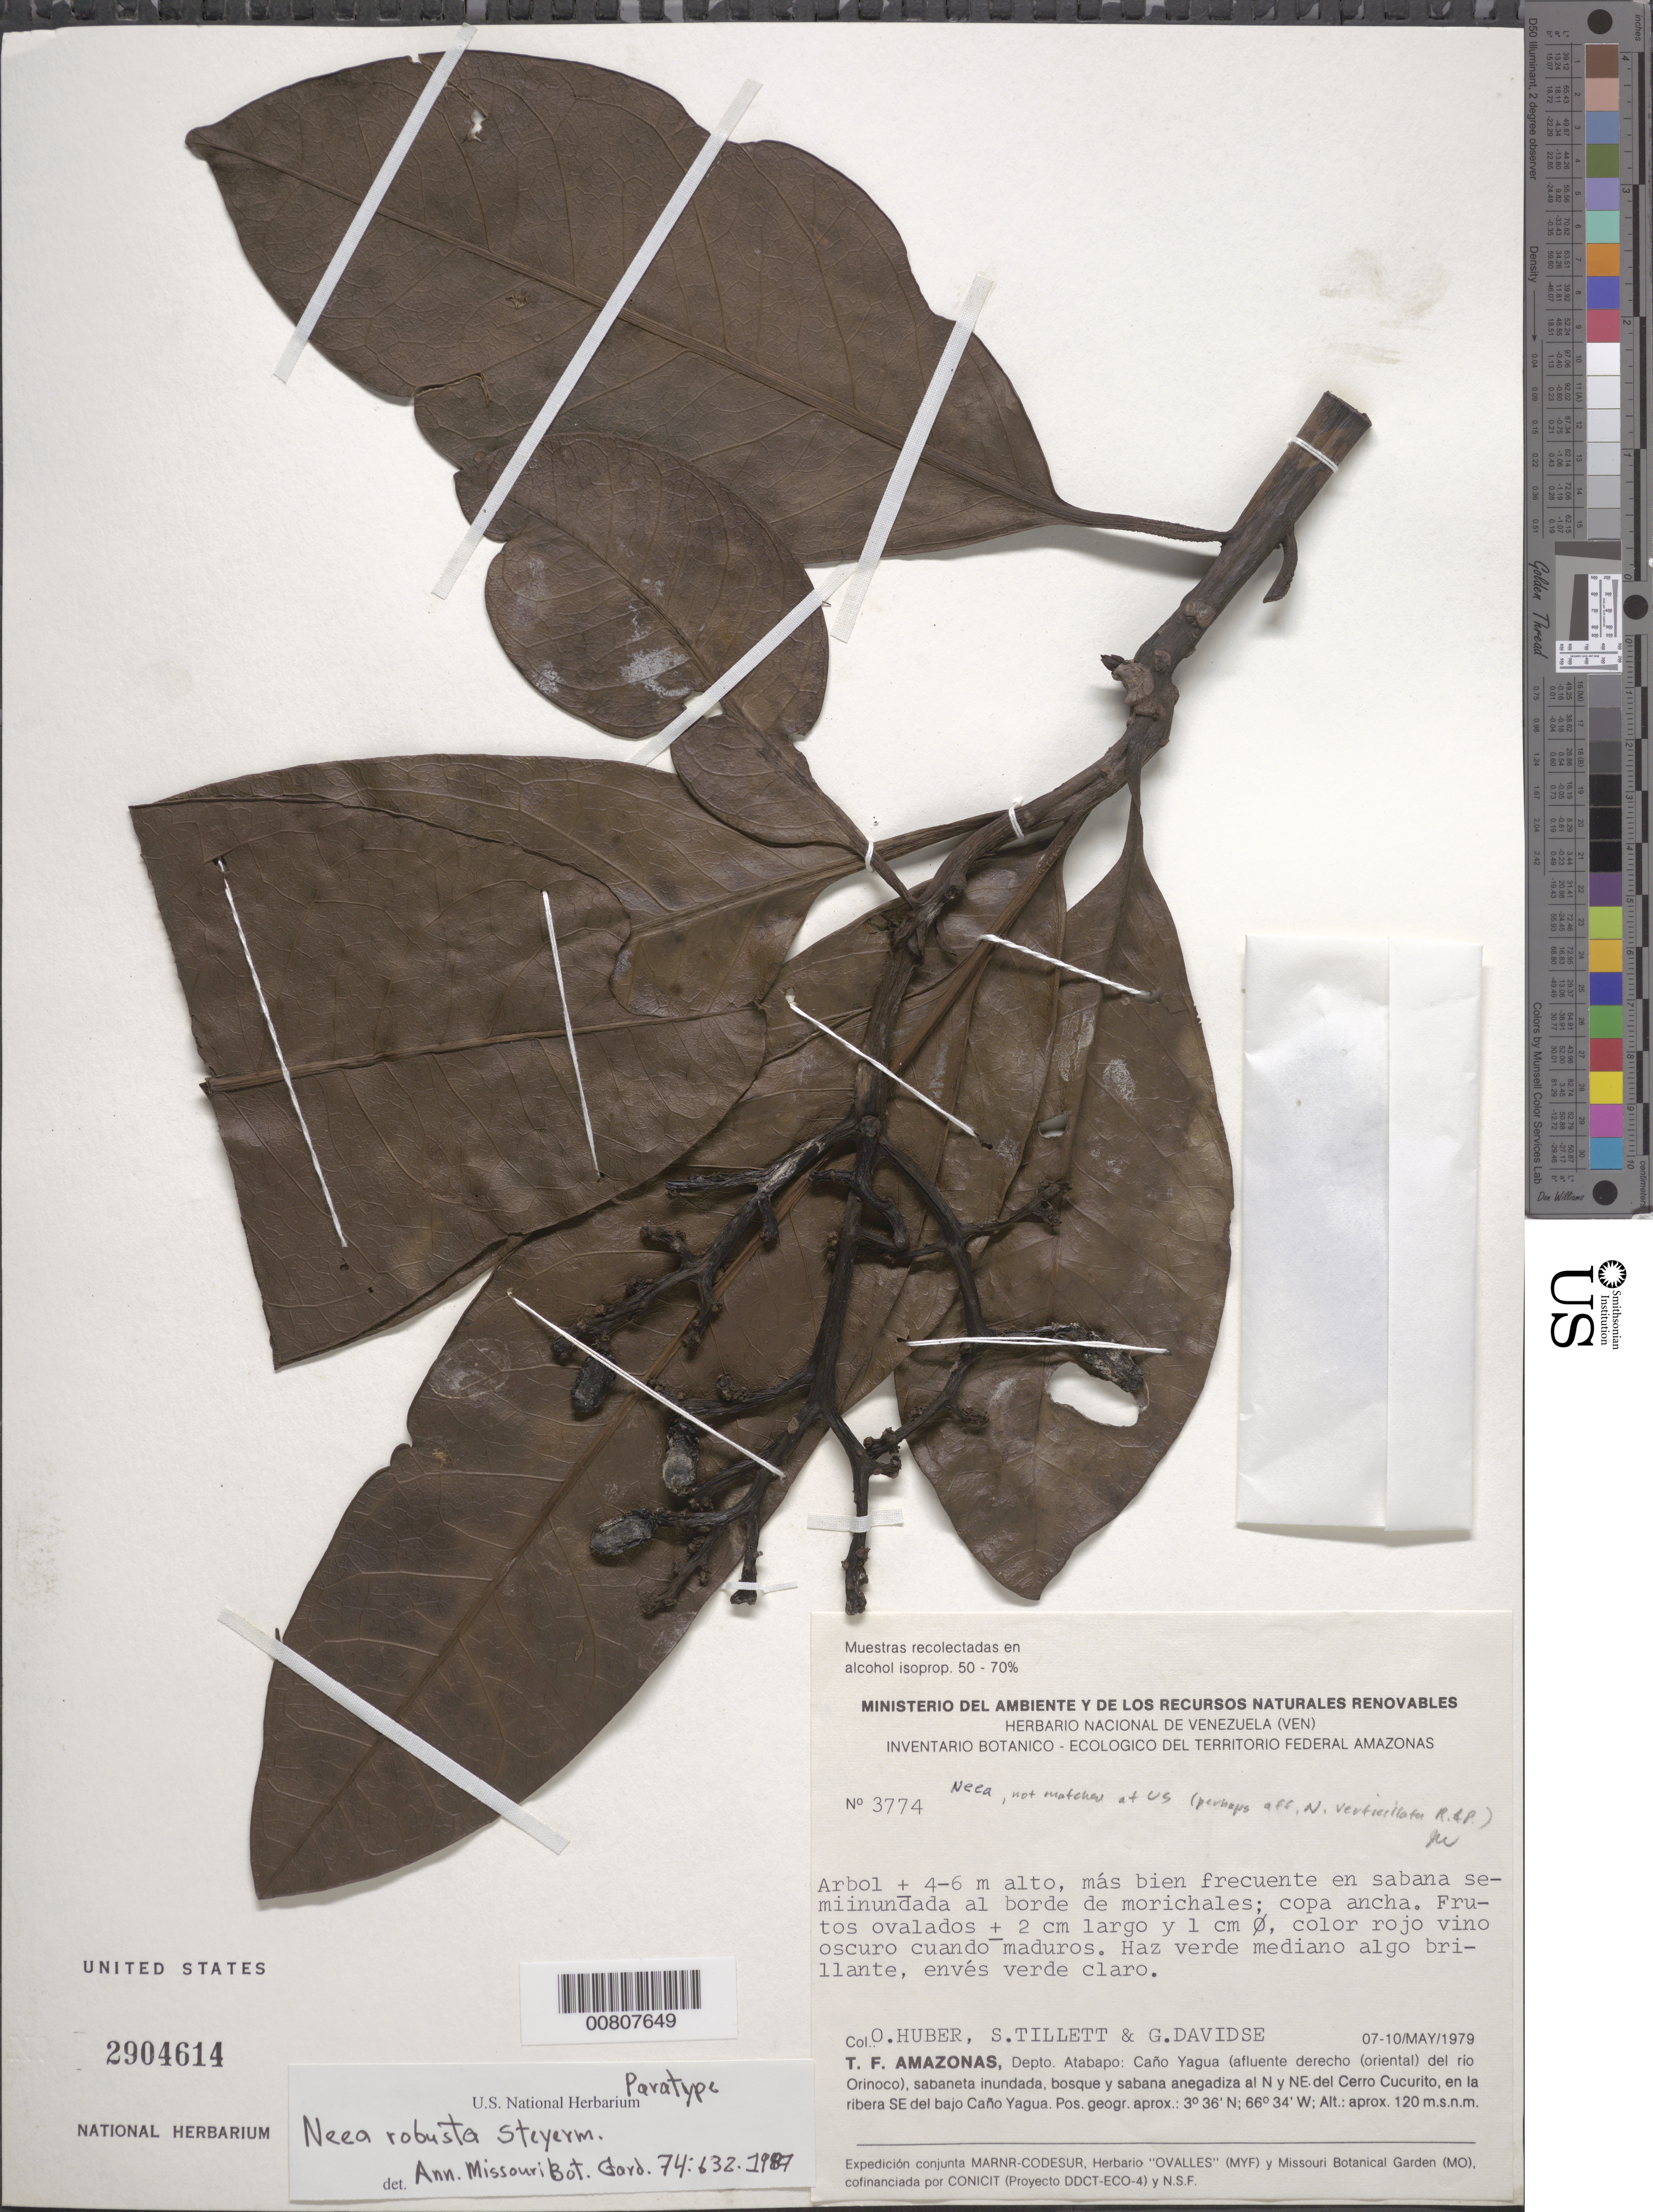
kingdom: Plantae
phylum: Tracheophyta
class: Magnoliopsida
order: Caryophyllales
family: Nyctaginaceae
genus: Neea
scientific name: Neea robusta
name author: Steyerm.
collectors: O. Huber, S. S. Tillett & G. Davidse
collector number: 3774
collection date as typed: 7-May-79 to 10-May-79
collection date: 1979-05-07/1979-05-10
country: Venezuela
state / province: Amazonas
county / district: Atabapo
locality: Caño Yagua, N y NE del Cerro Cucurito, SE del bajo Caño Yagua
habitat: Sabana semiinundata al borde de morichales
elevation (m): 120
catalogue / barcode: US 2904614